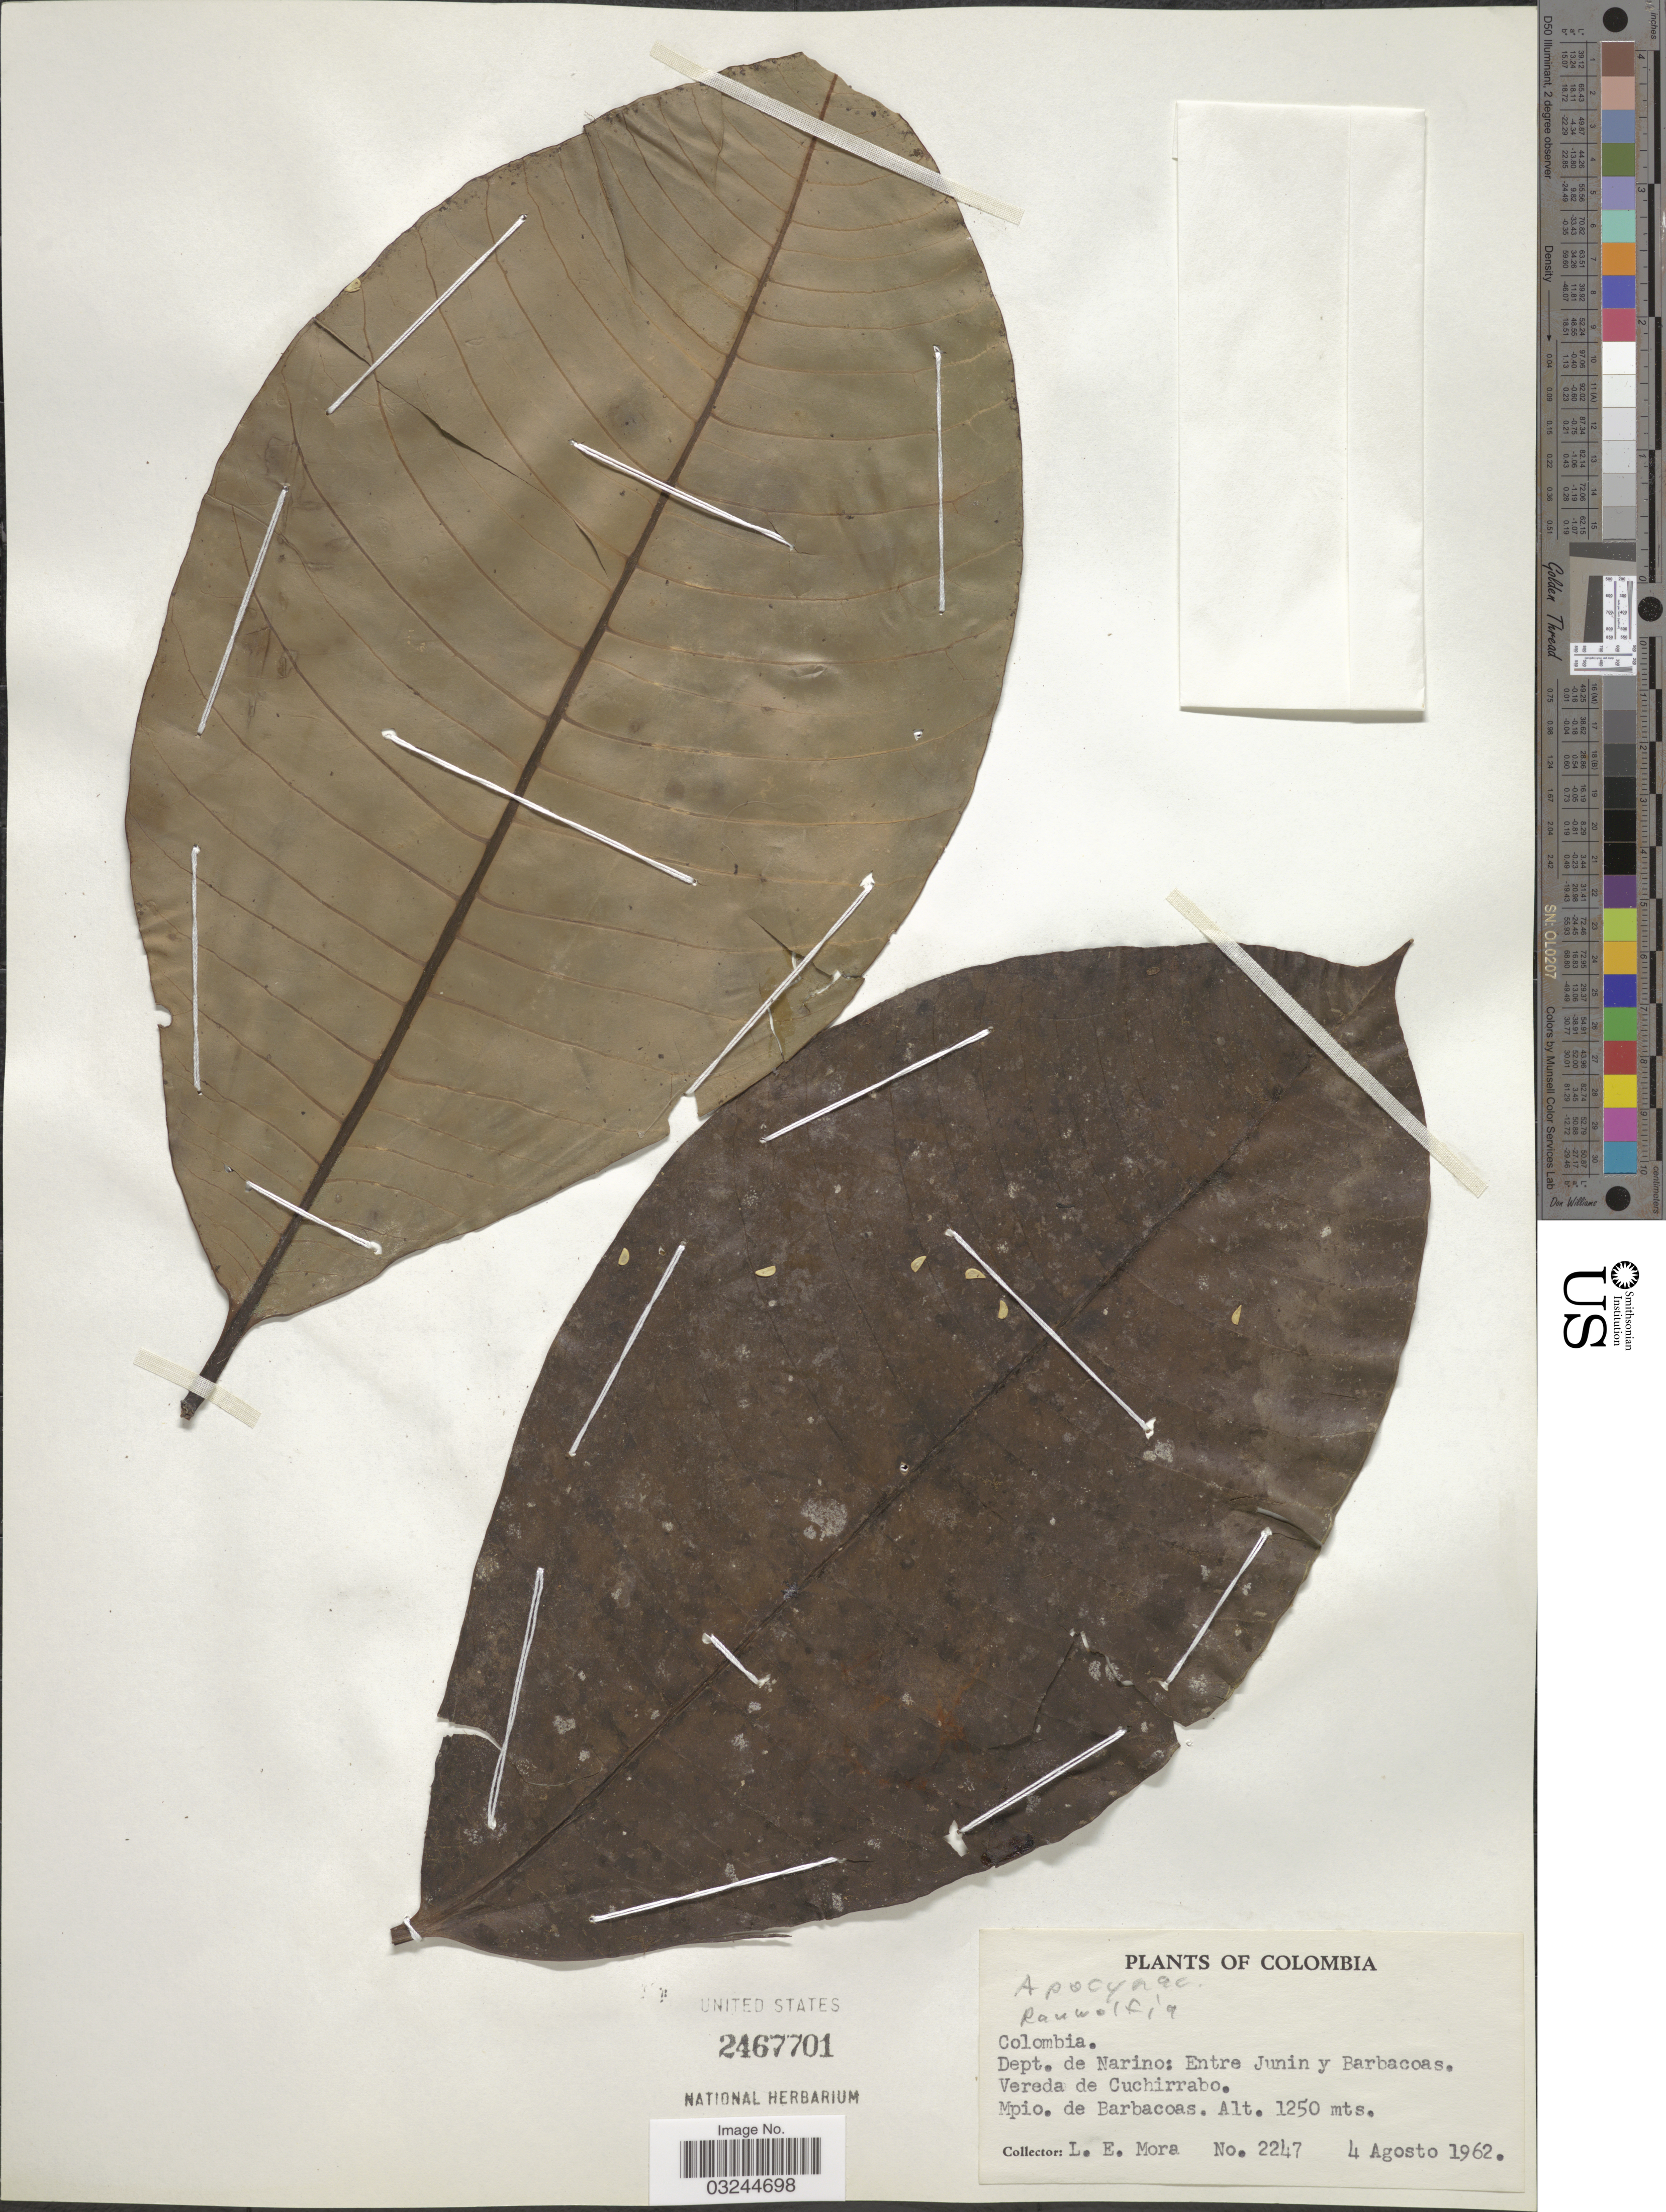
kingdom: Plantae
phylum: Tracheophyta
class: Magnoliopsida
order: Gentianales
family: Apocynaceae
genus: Rauvolfia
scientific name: Rauvolfia sp.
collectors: L. Mora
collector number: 2247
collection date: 1962-08-04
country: Colombia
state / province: Nariño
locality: Dept. de Nariño: Entre Junin y Barbacoas. Vereda de Cuchirrabo.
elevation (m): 1250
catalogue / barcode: US 2467701